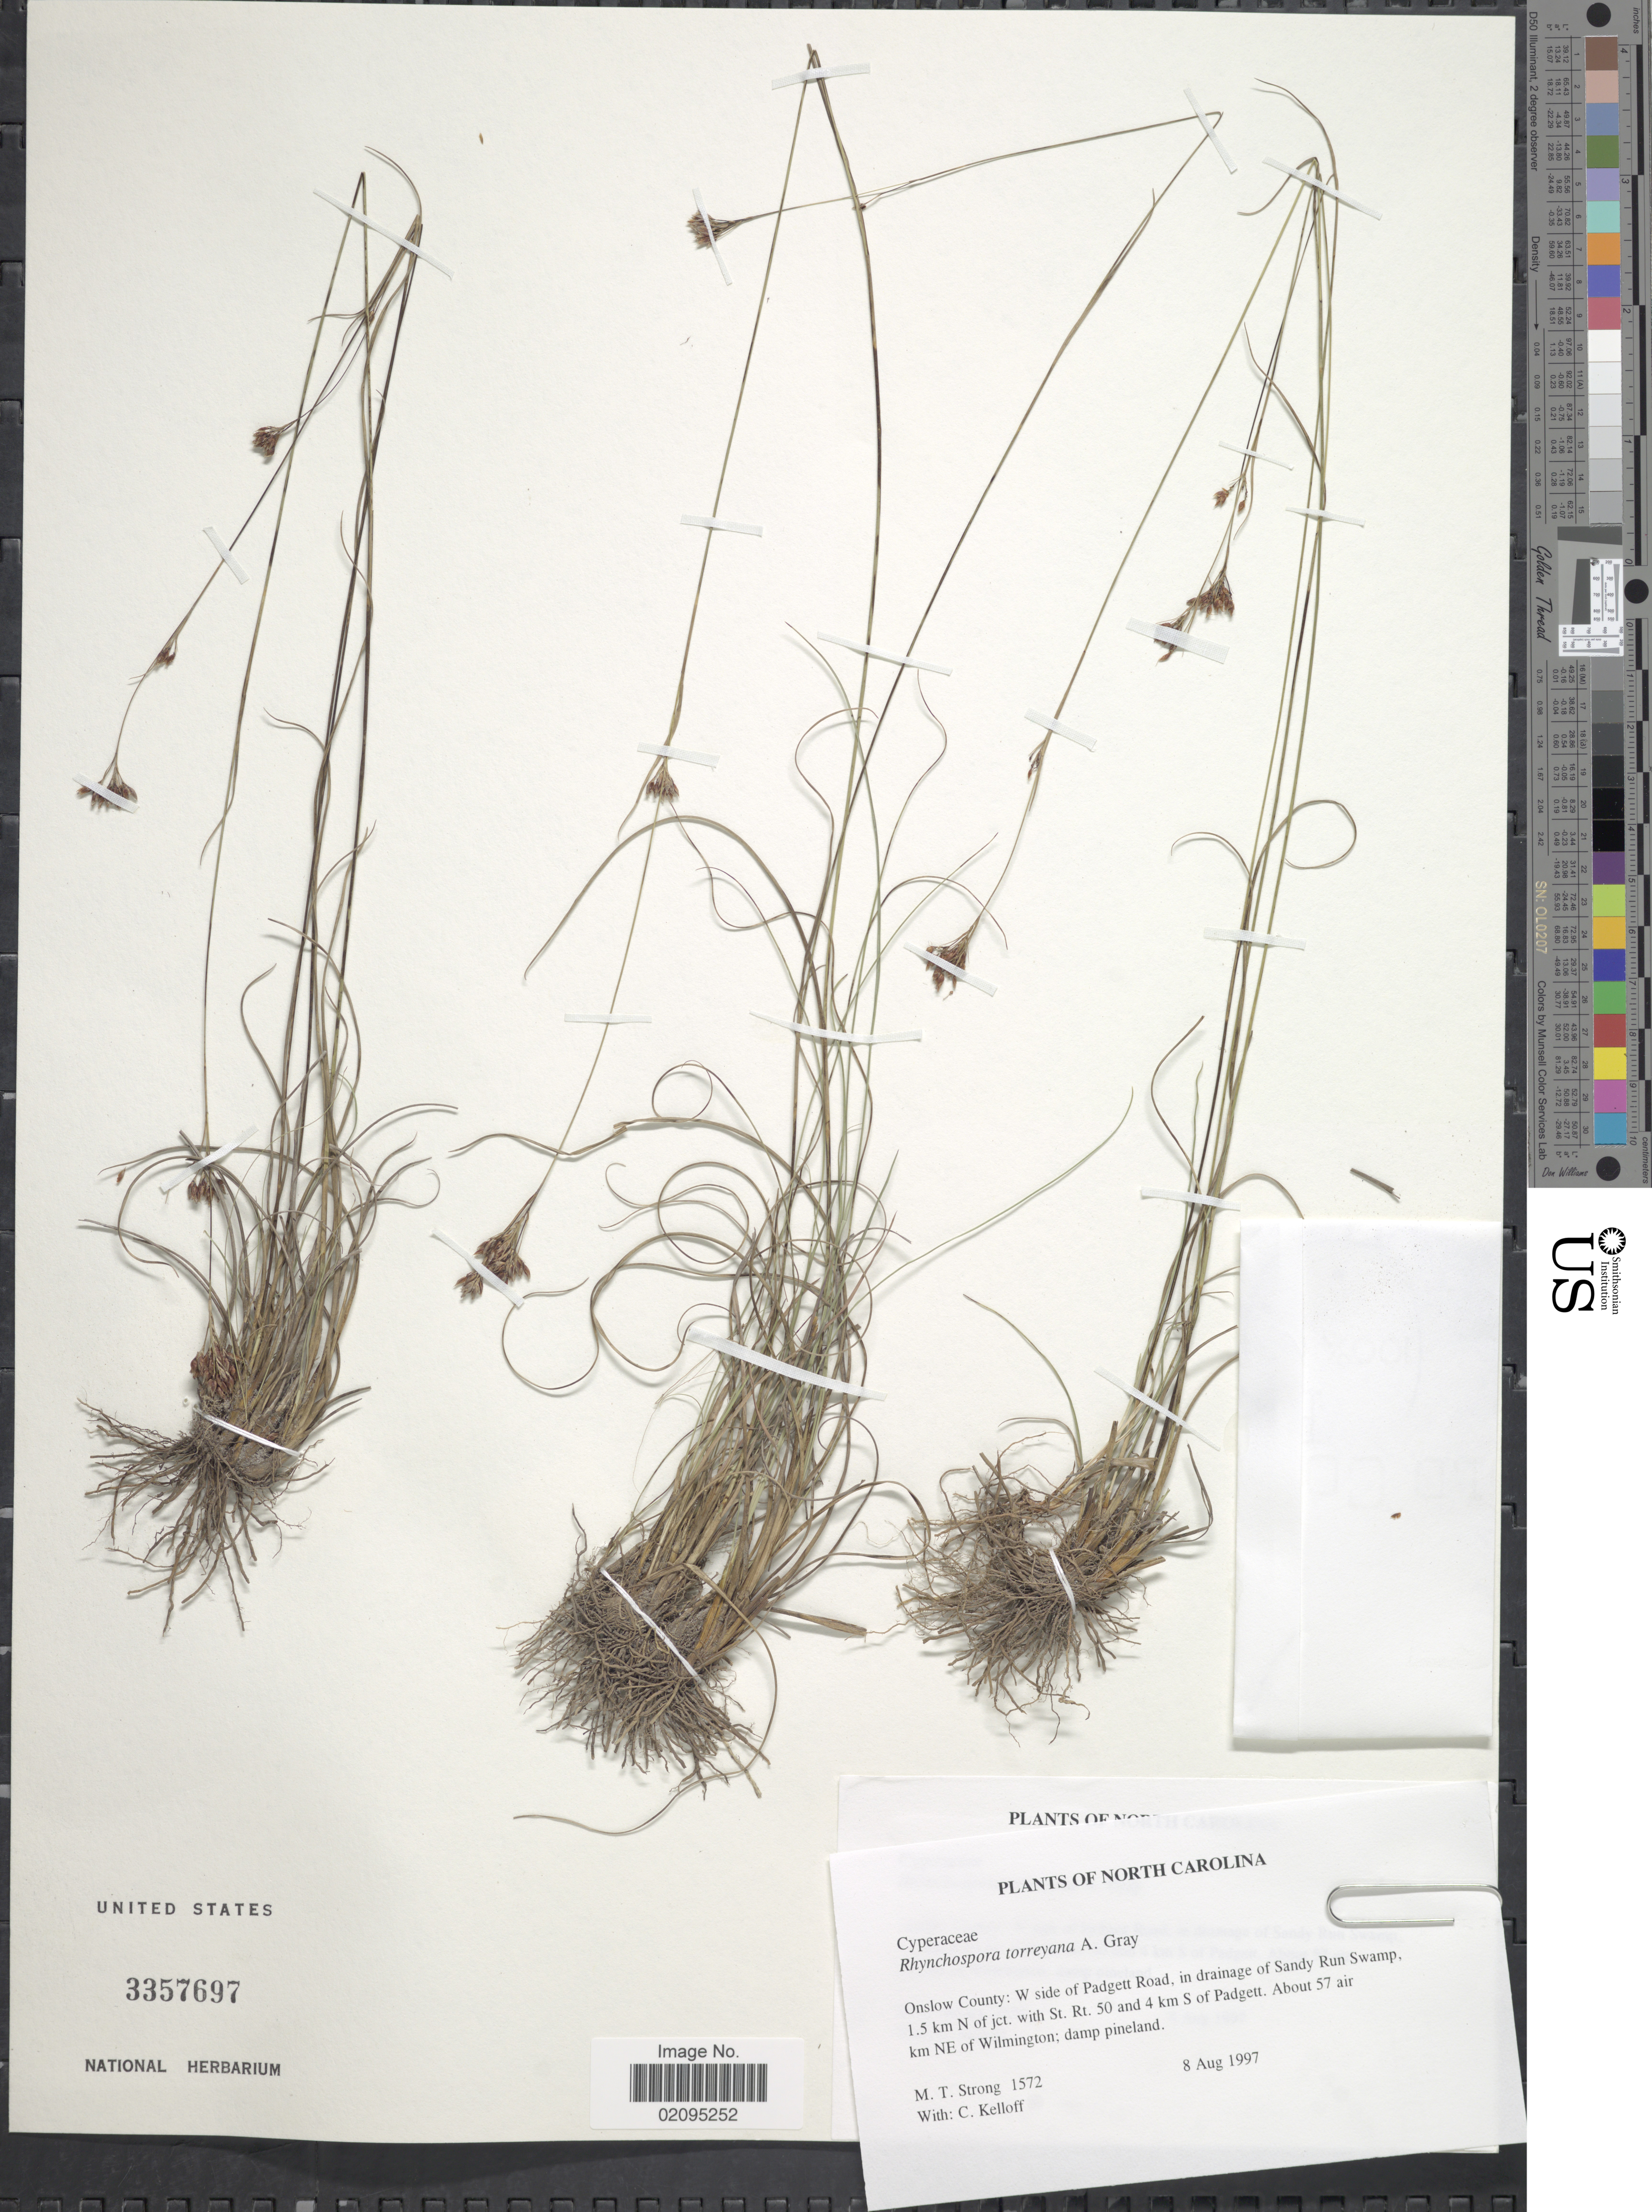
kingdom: Plantae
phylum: Tracheophyta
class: Liliopsida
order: Poales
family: Cyperaceae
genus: Rhynchospora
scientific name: Rhynchospora torreyana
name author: A. Gray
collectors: M. T. Strong & C. L. Kelloff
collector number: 1572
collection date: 1997-08-08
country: United States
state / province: North Carolina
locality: Onslow County: W side of Padgett Road, in drainage of Sandy Run Swamp, 1.5 km N of jct. with St. Rt. 50 and 4 km S of Padgett, about 57 air km NE of Wilmington; damp pineland.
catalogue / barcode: US 3357697